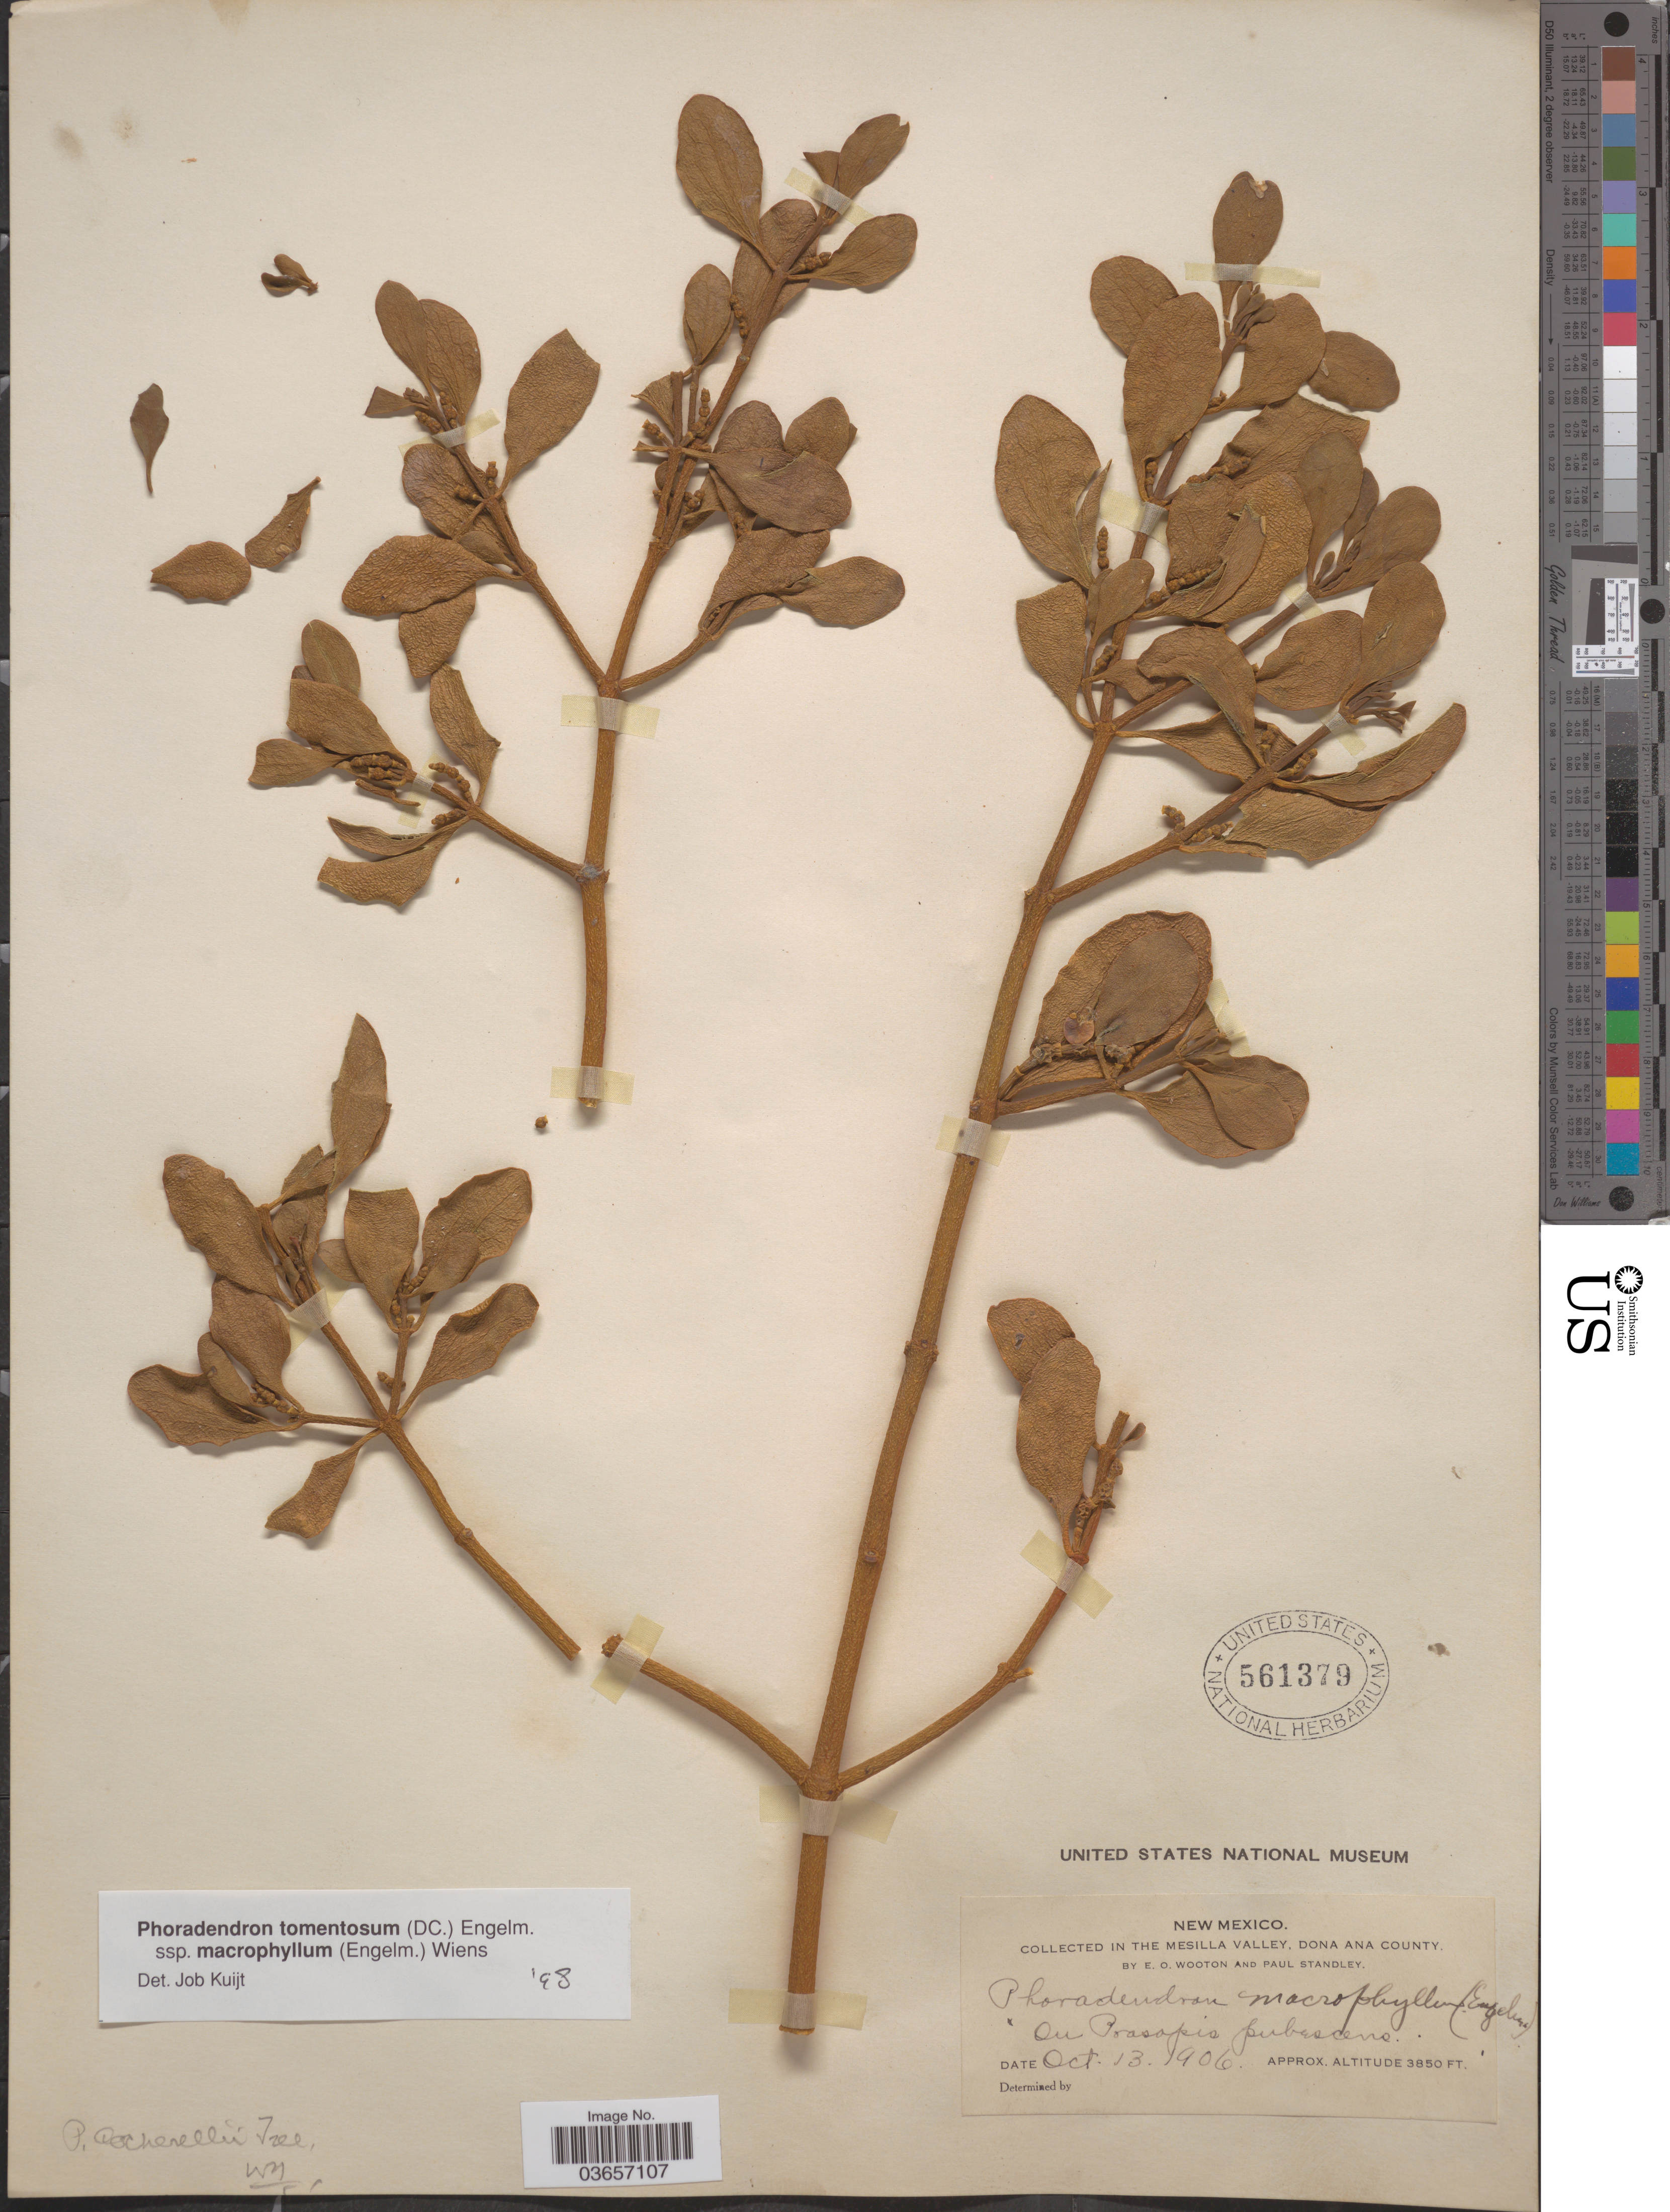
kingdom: Plantae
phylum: Tracheophyta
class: Magnoliopsida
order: Santalales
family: Viscaceae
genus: Phoradendron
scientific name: Phoradendron tomentosum var. macrophyllum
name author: (Engelm.) L.D. Benson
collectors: E. O. Wooton & P. C. Standley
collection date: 1906-10-13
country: United States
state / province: New Mexico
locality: The Mesilla Valley, Dona Ana County.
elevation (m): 1173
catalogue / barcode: US 561379